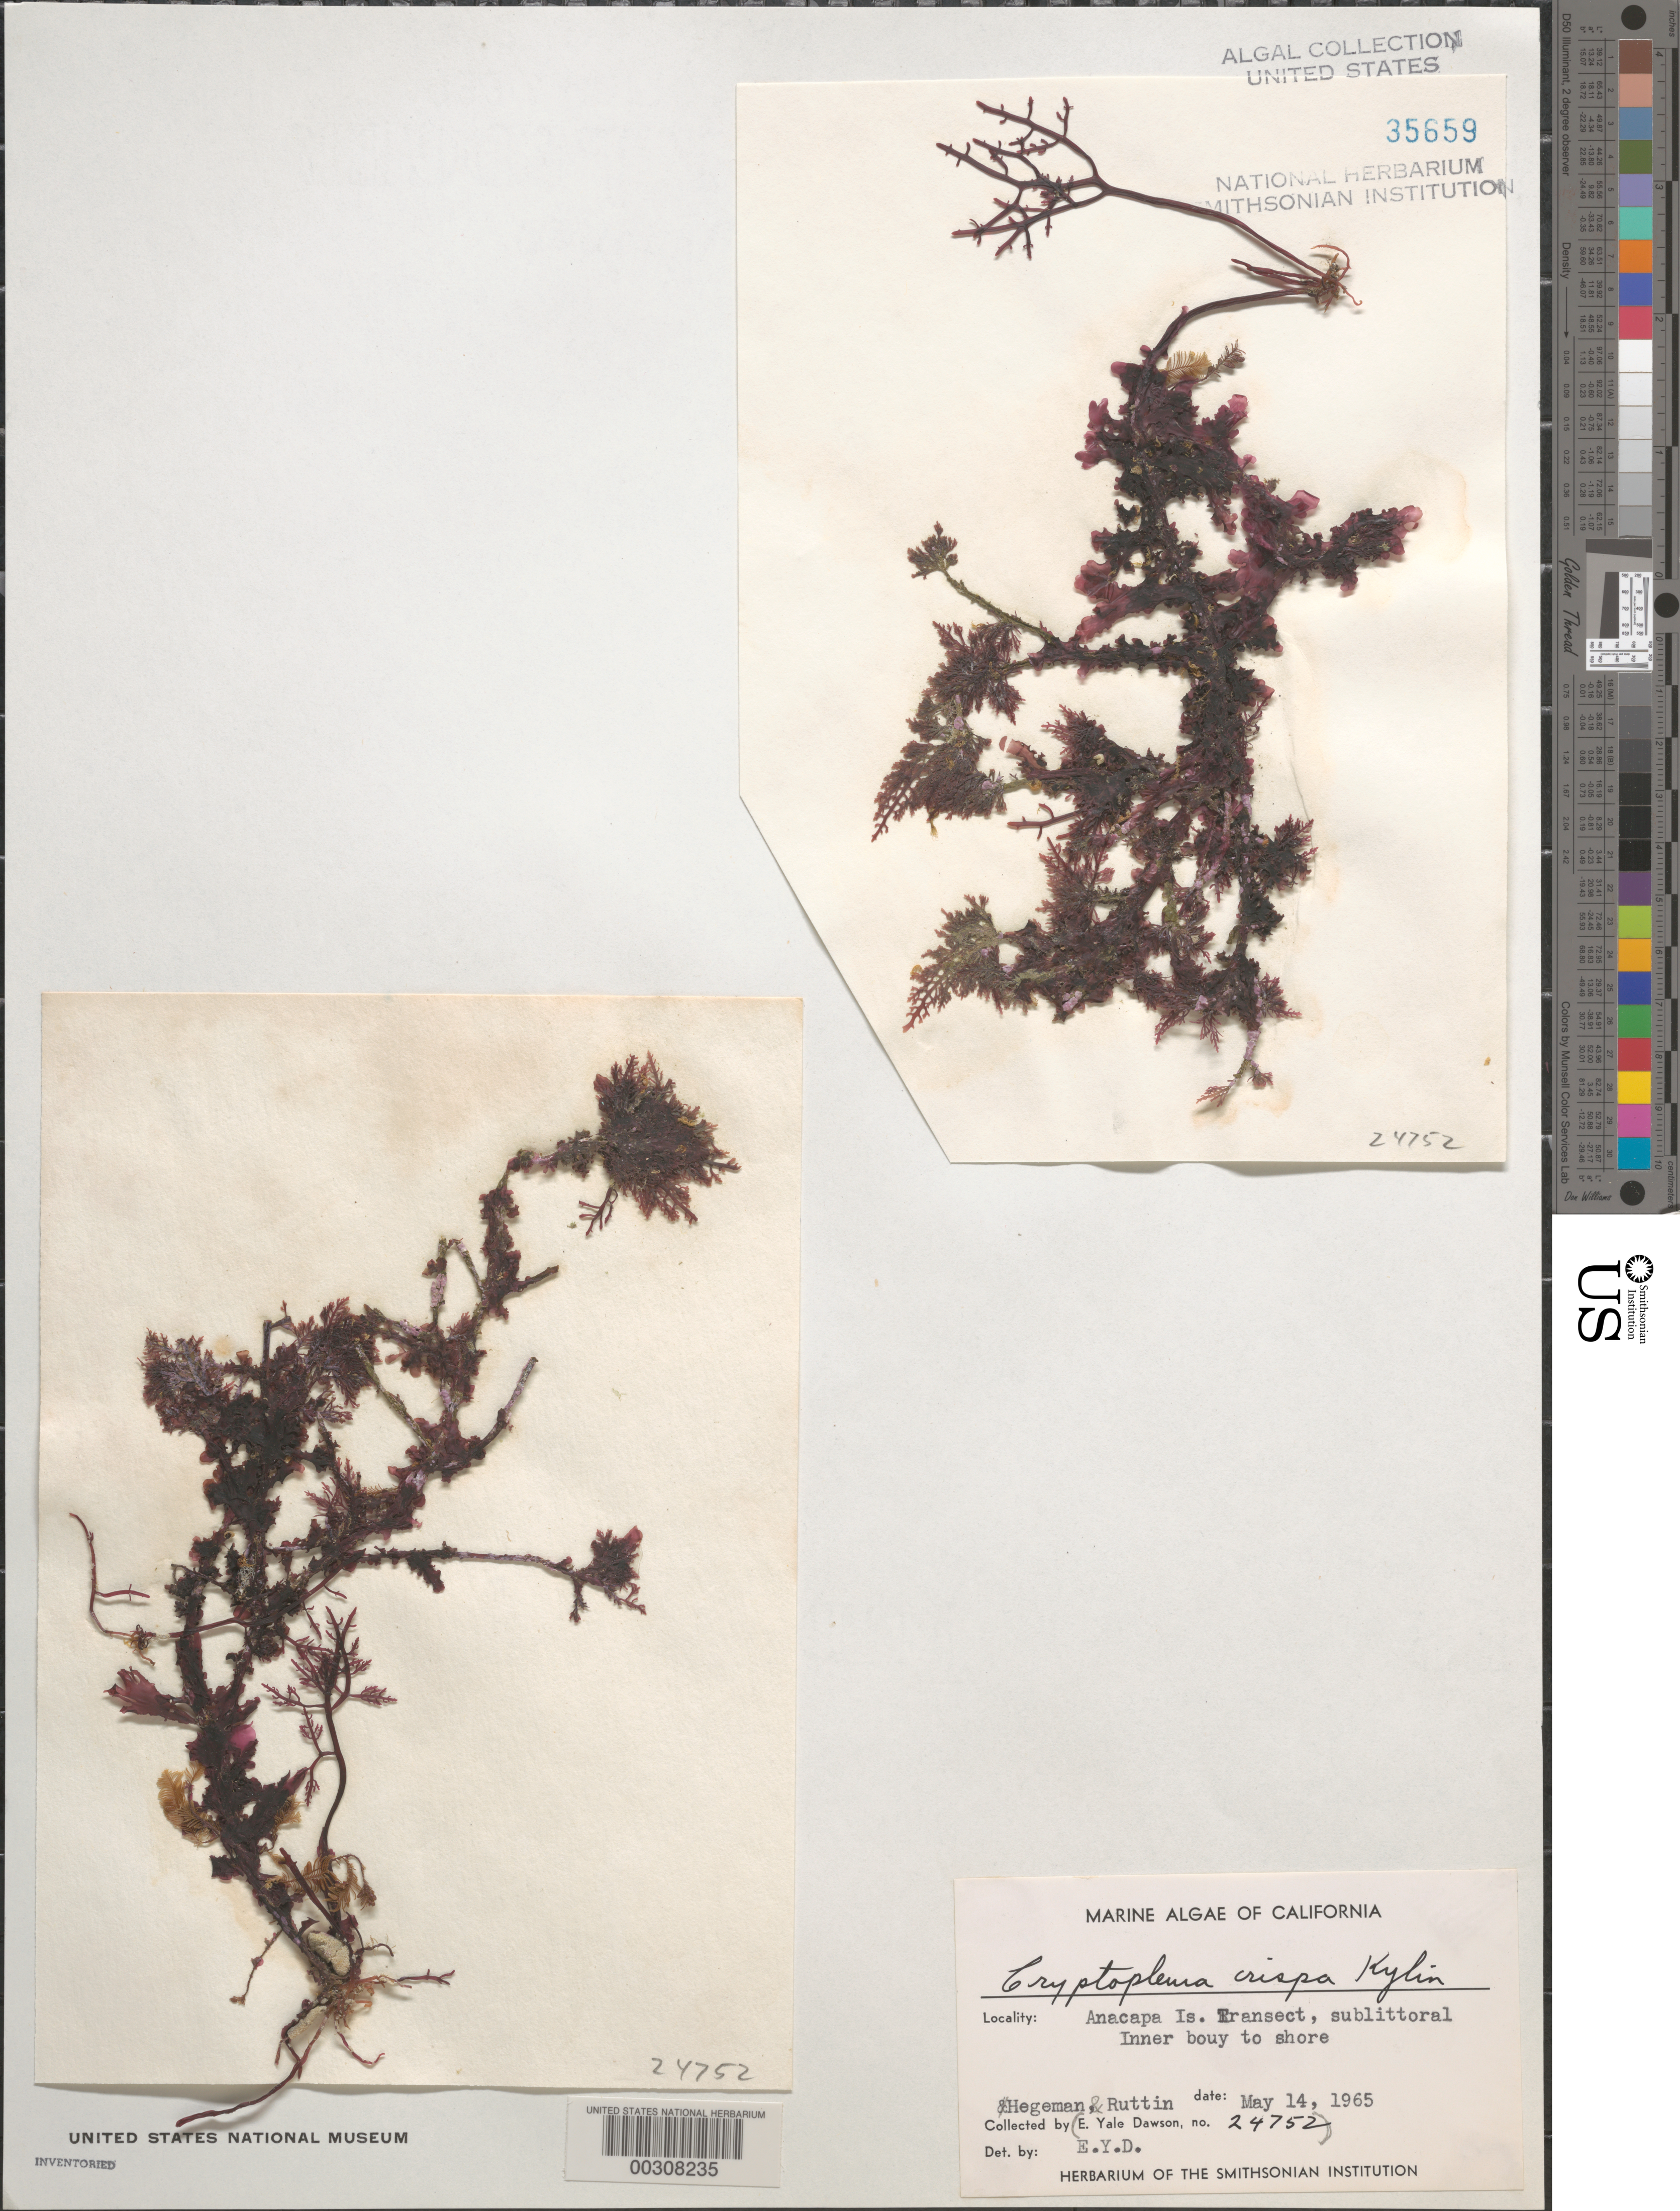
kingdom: Plantae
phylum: Rhodophyta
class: Florideophyceae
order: Ceramiales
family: Delesseriaceae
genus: Cryptopleura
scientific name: Cryptopleura crispa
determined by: Dawson, E. Y.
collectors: R. Hegeman & -. Ruttin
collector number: EYD 24752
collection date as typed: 14 May 1965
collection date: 1965-05-14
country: United States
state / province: California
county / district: Ventura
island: Anacapa Island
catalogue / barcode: US 35659